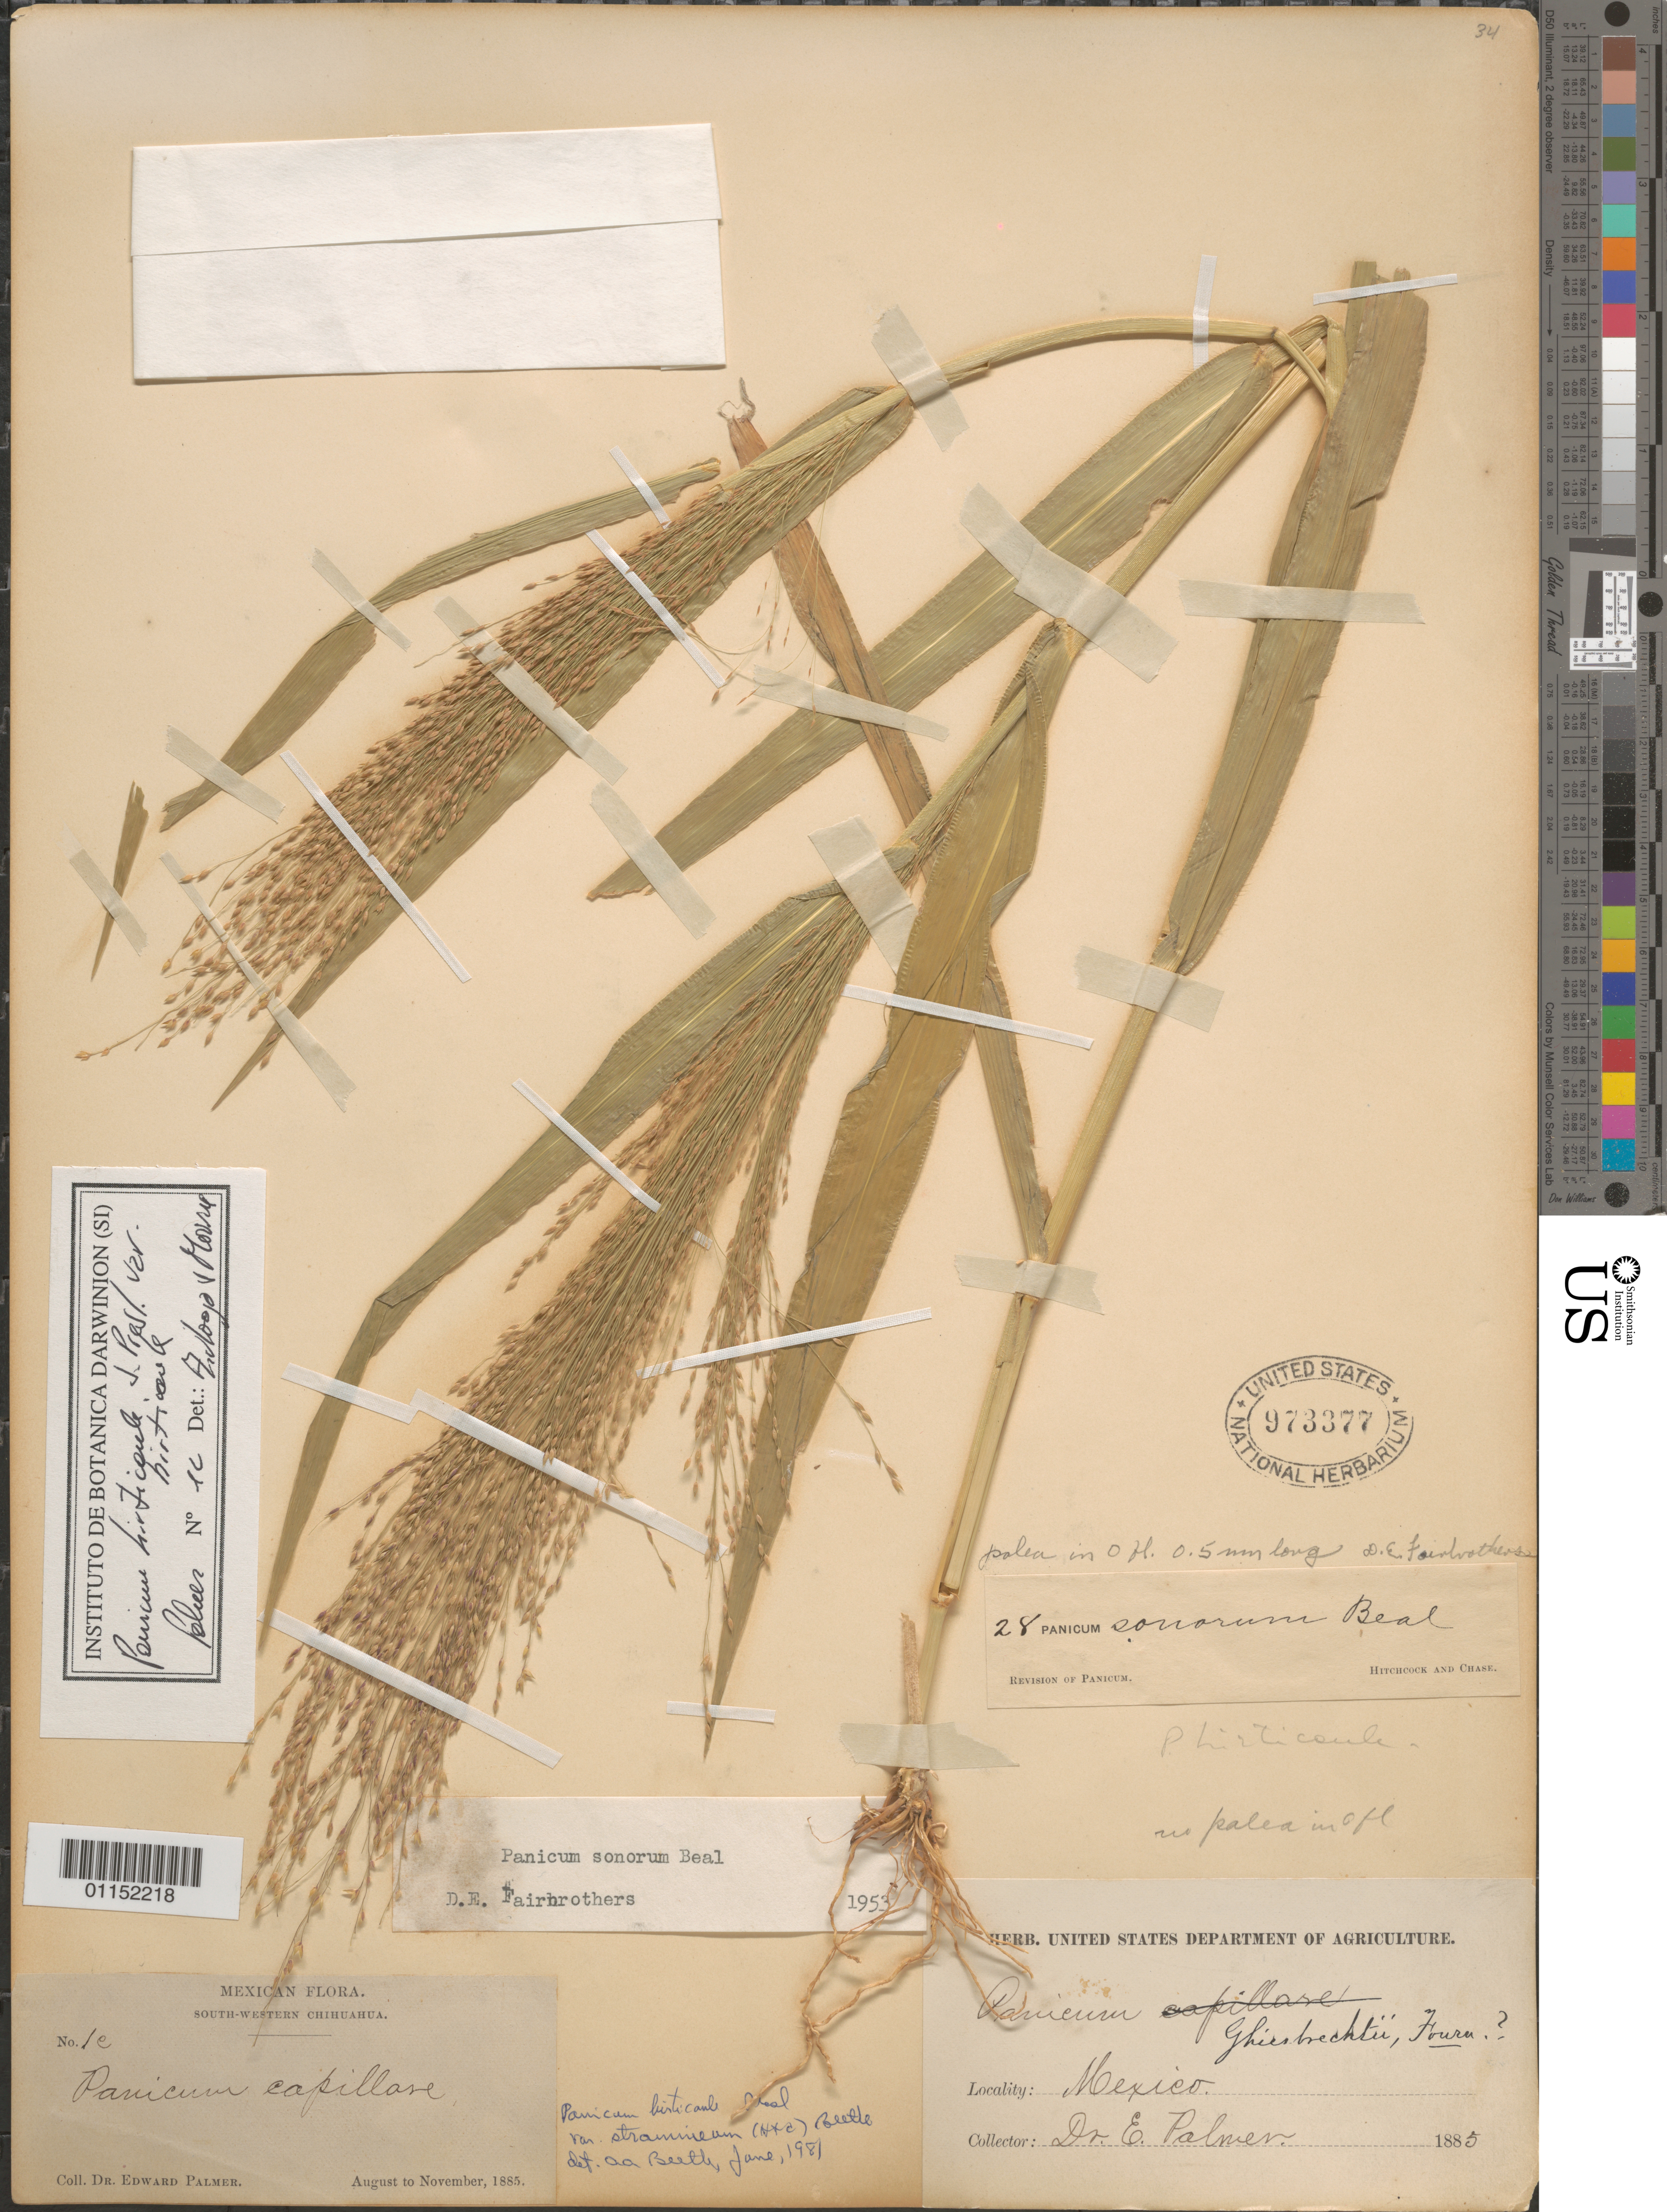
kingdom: Plantae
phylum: Tracheophyta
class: Liliopsida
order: Poales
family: Poaceae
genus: Panicum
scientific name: Panicum hirticaule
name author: J. Presl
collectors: E. Palmer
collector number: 1e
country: Mexico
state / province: Chihuahua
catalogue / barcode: US 973377